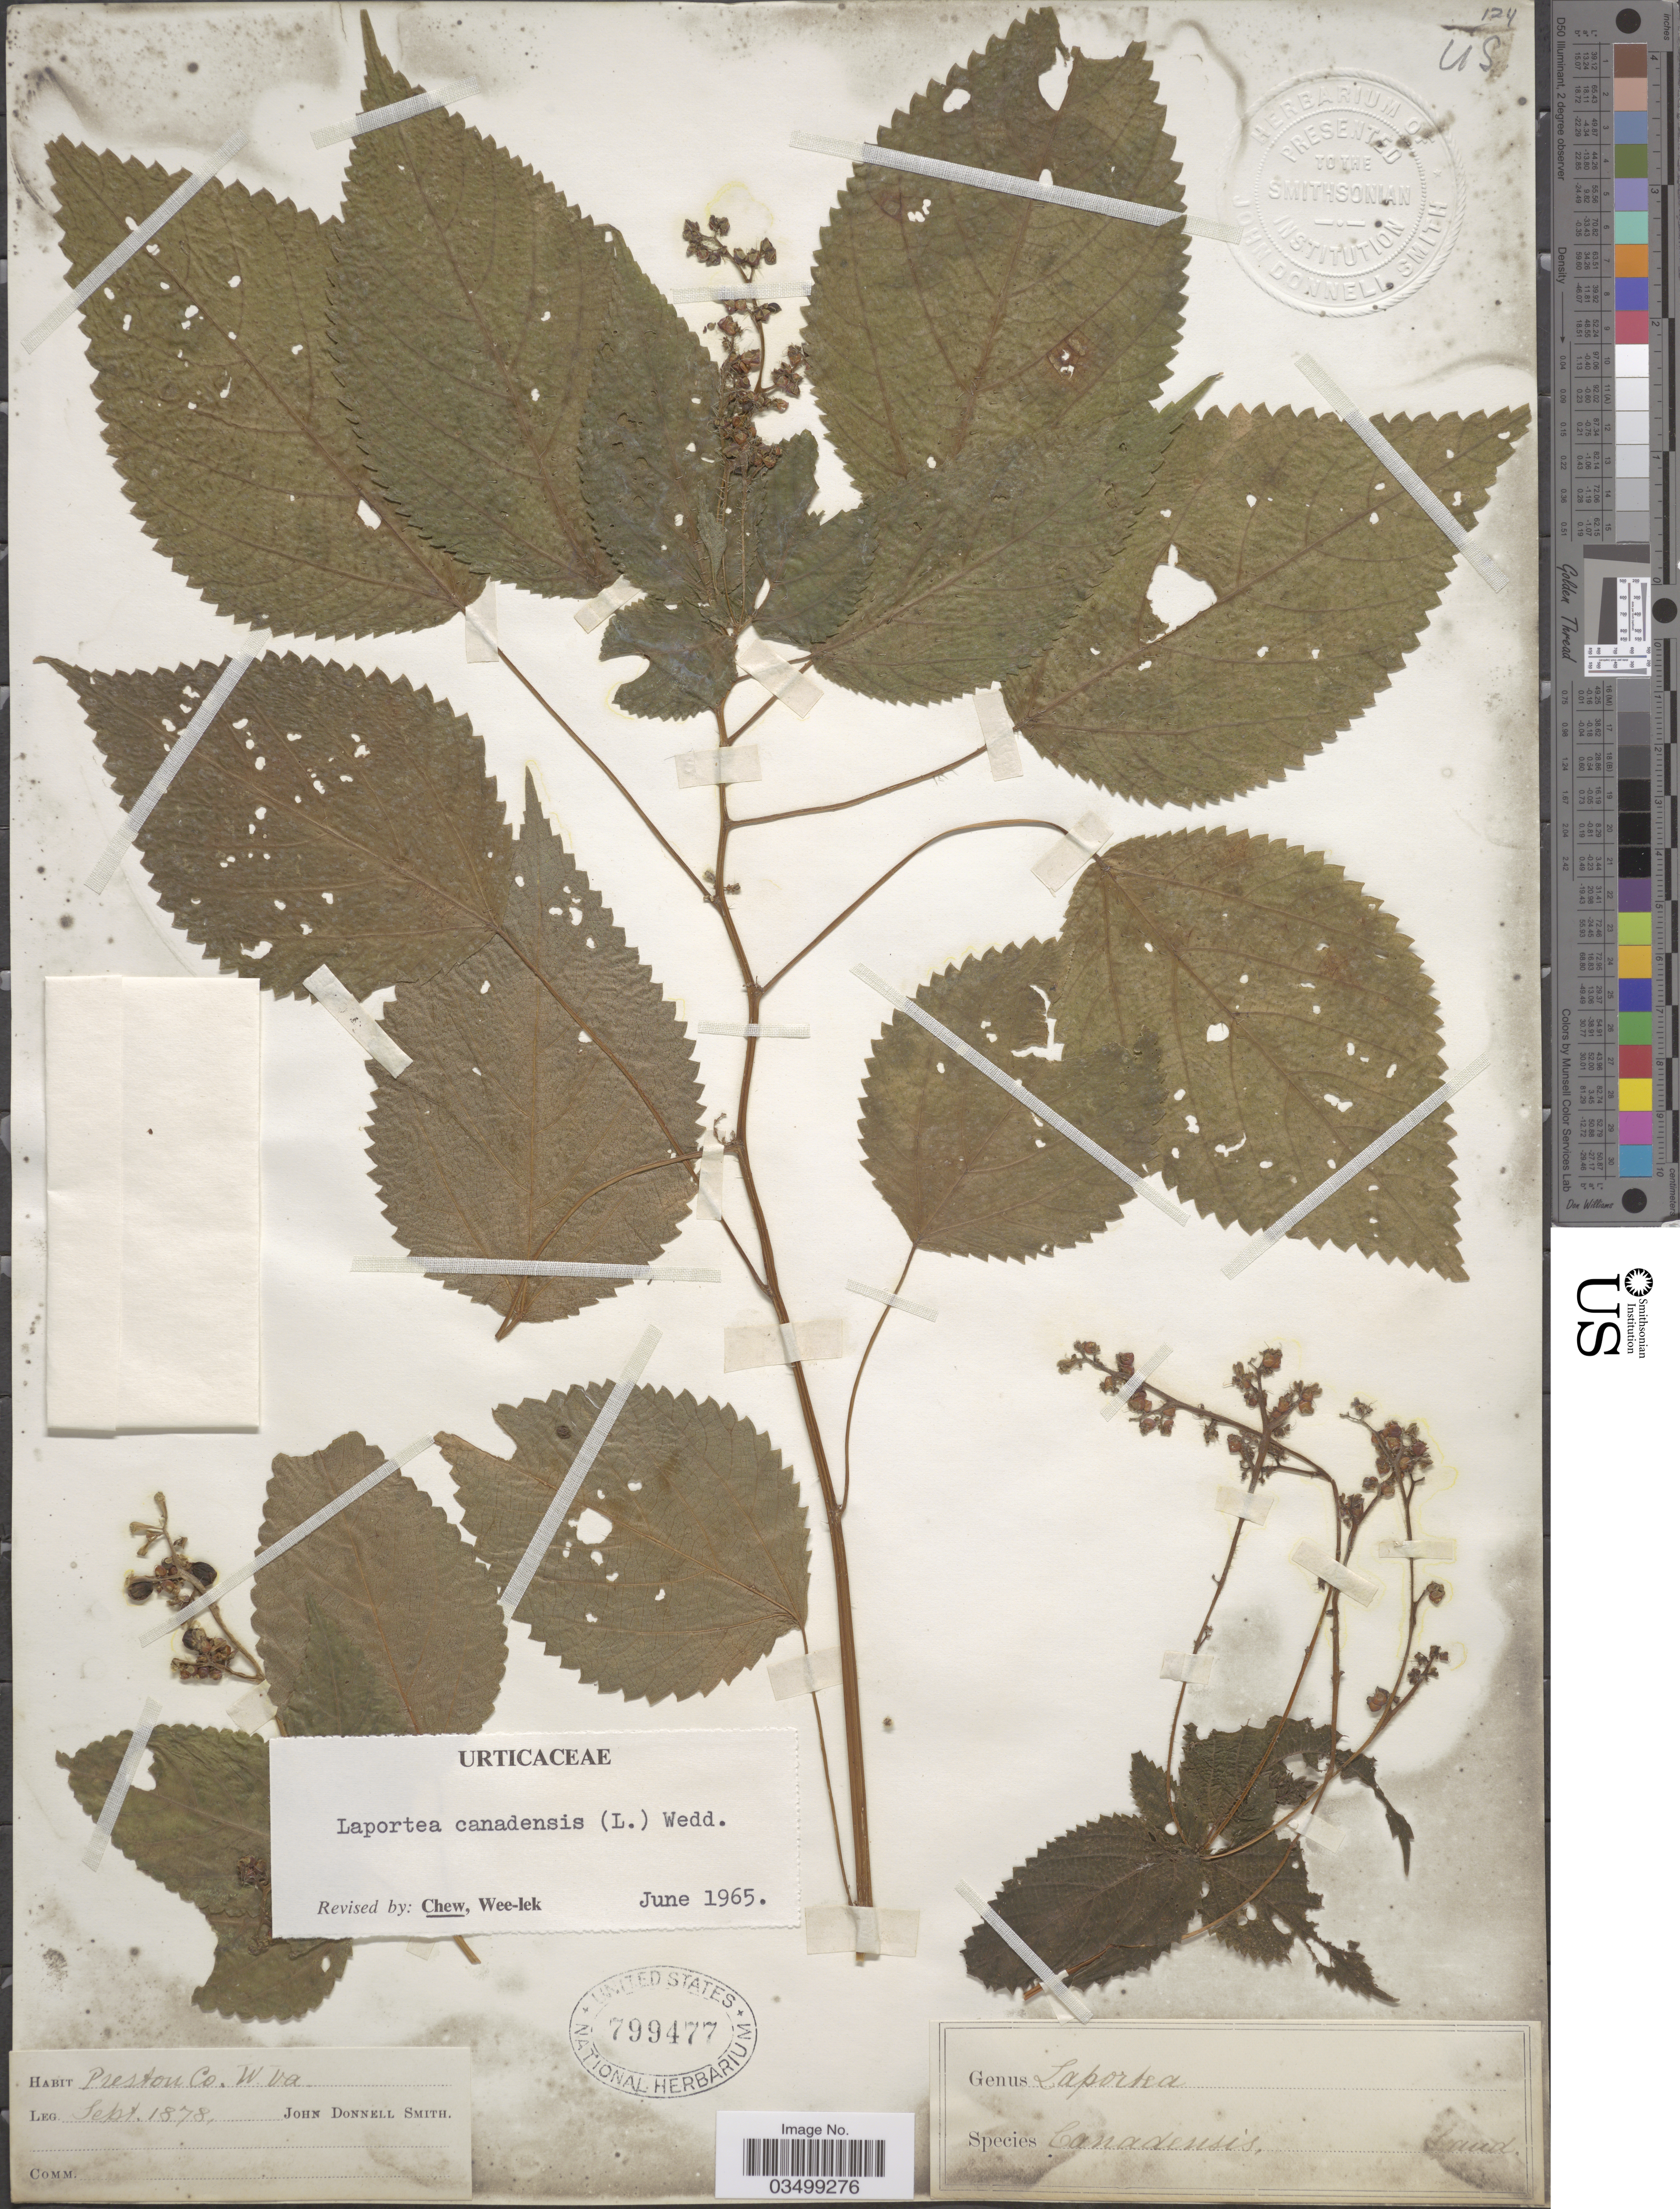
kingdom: Plantae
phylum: Tracheophyta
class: Magnoliopsida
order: Rosales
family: Urticaceae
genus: Laportea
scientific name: Laportea canadensis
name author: (L.) Wedd.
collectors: J. Donnell Smith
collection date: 1878-09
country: United States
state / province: West Virginia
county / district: Preston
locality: Preston Co.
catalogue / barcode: US 799477